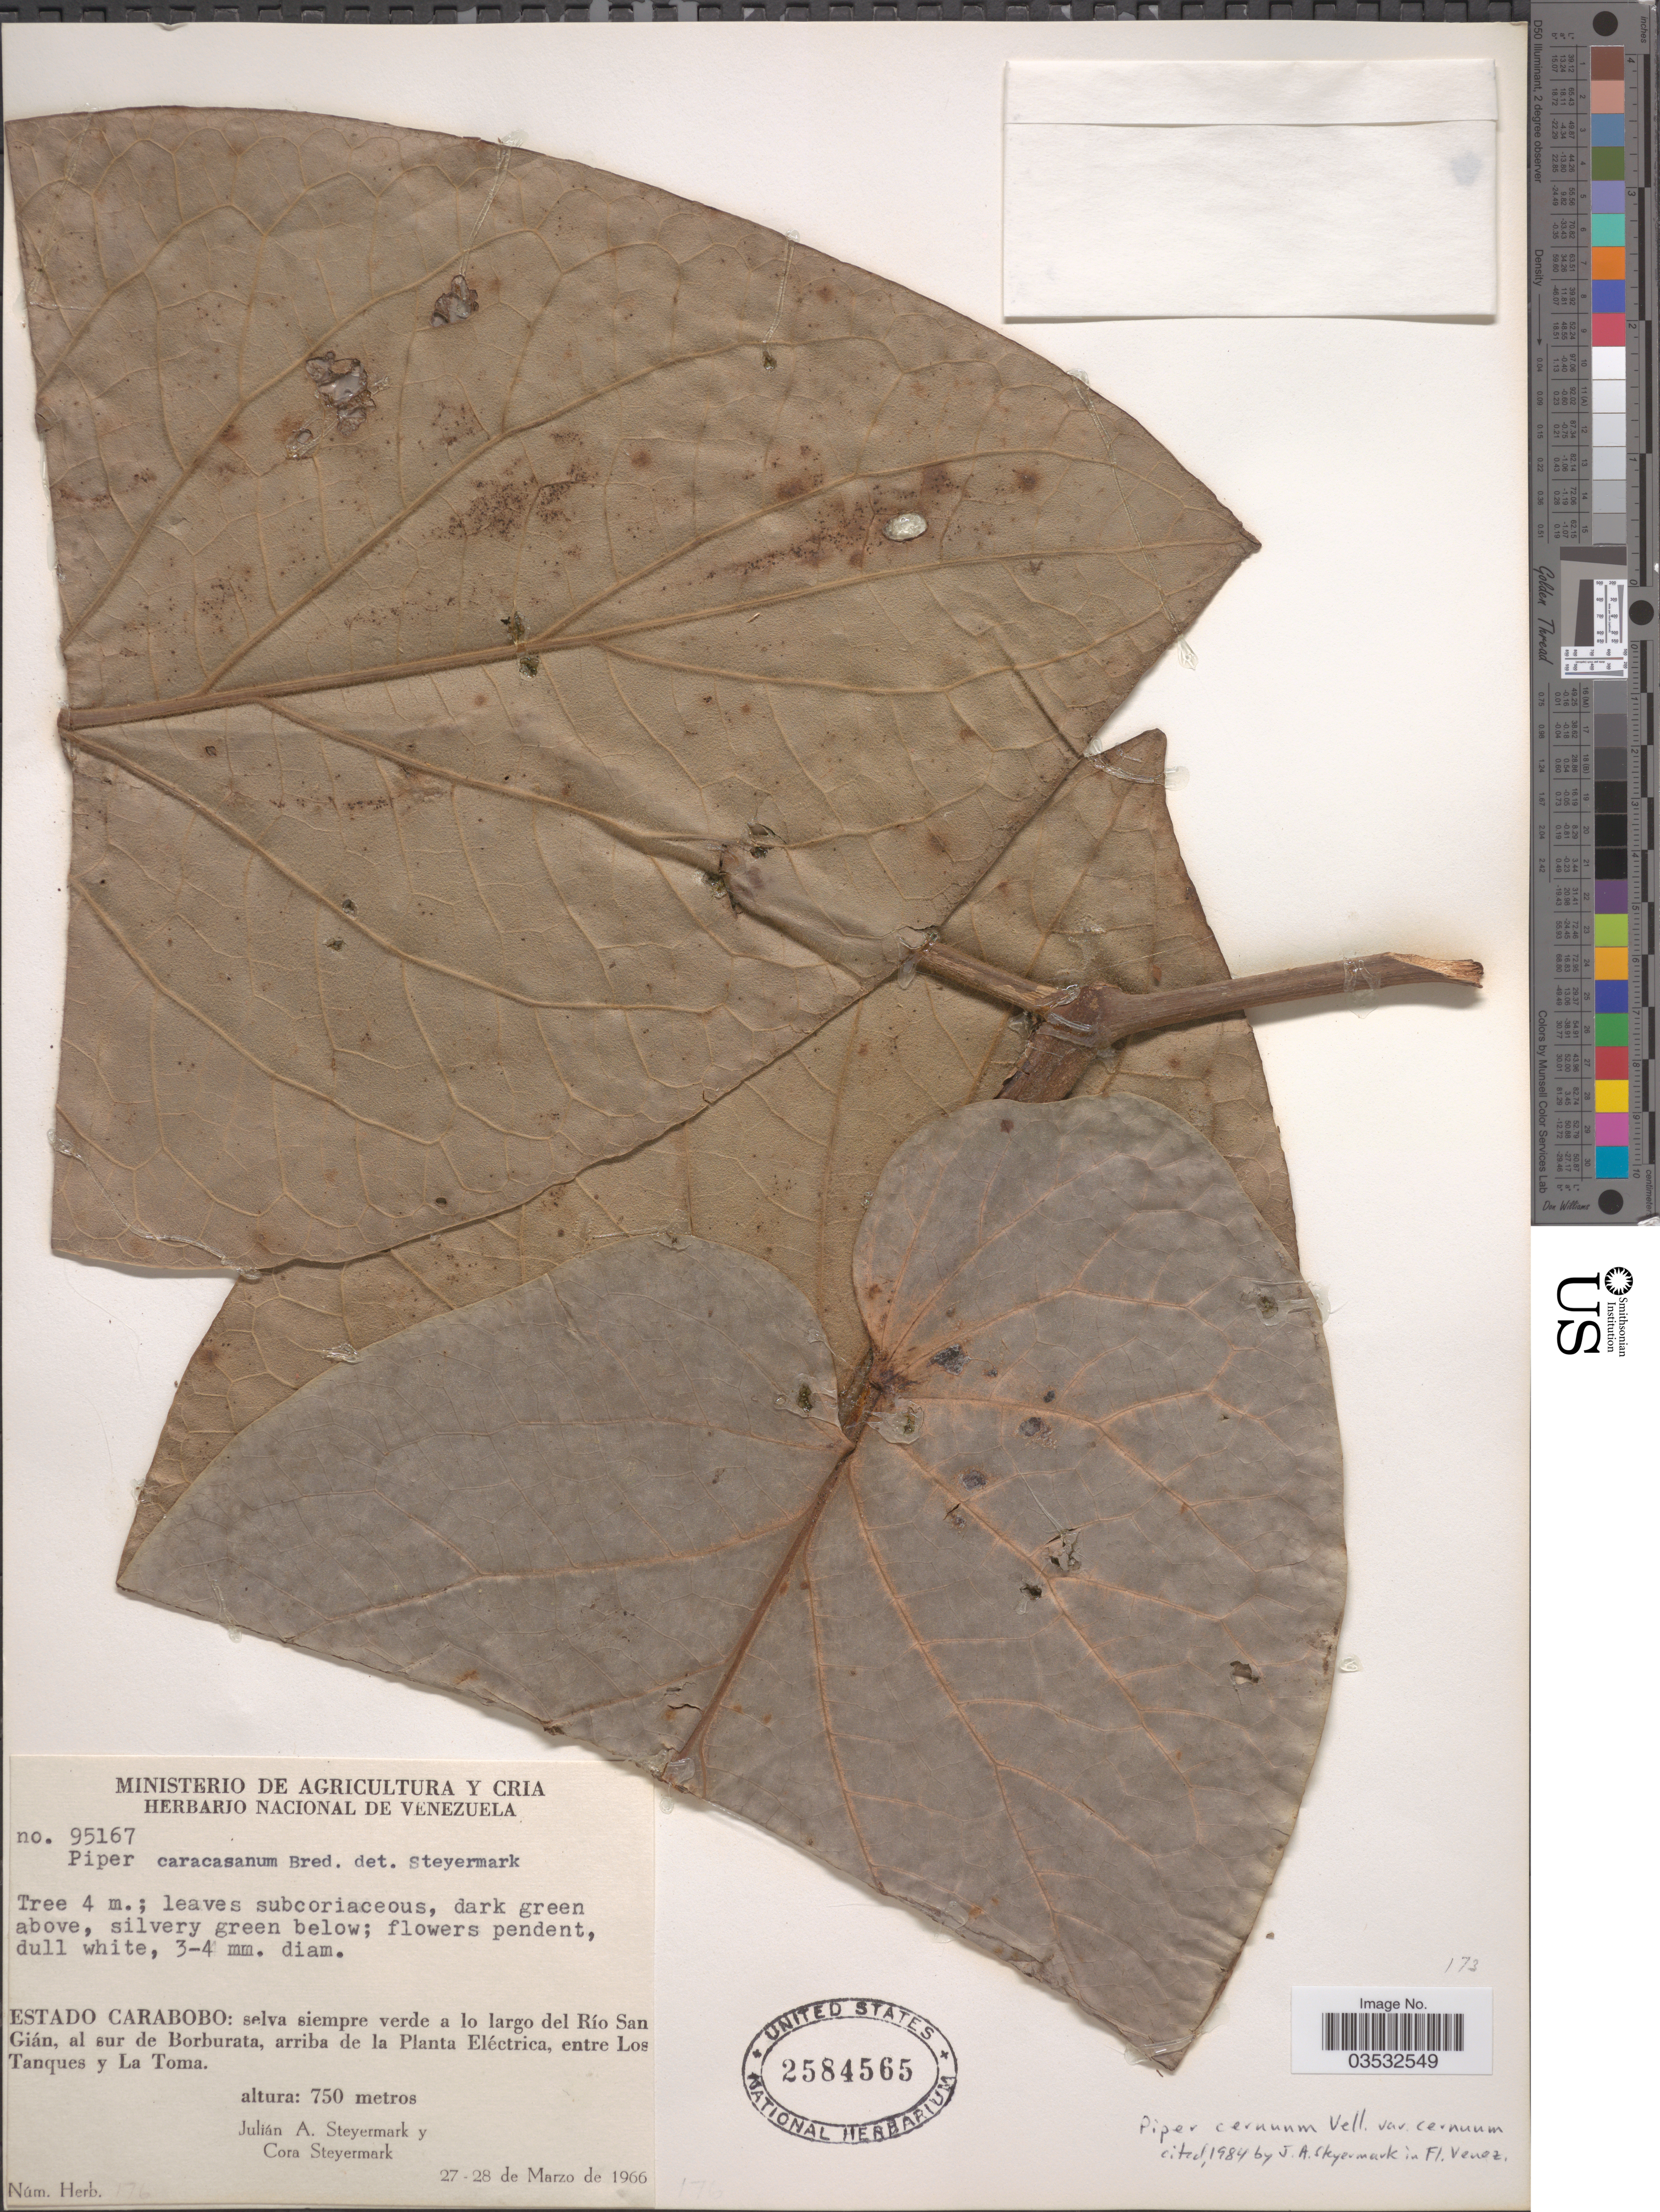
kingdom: Plantae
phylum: Tracheophyta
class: Magnoliopsida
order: Piperales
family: Piperaceae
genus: Piper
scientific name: Piper cernuum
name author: Vell.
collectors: J. Steyermark & C. Steyermark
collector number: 95167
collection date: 1966-03-27/1966-03-28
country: Venezuela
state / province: Carabobo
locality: Selva siempre verde a lo largo del Río San Gián, al sur de Borburata, arriba de la Planta Eléctrica, entre Los Tanques y La Toma.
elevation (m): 750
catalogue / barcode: US 2584565